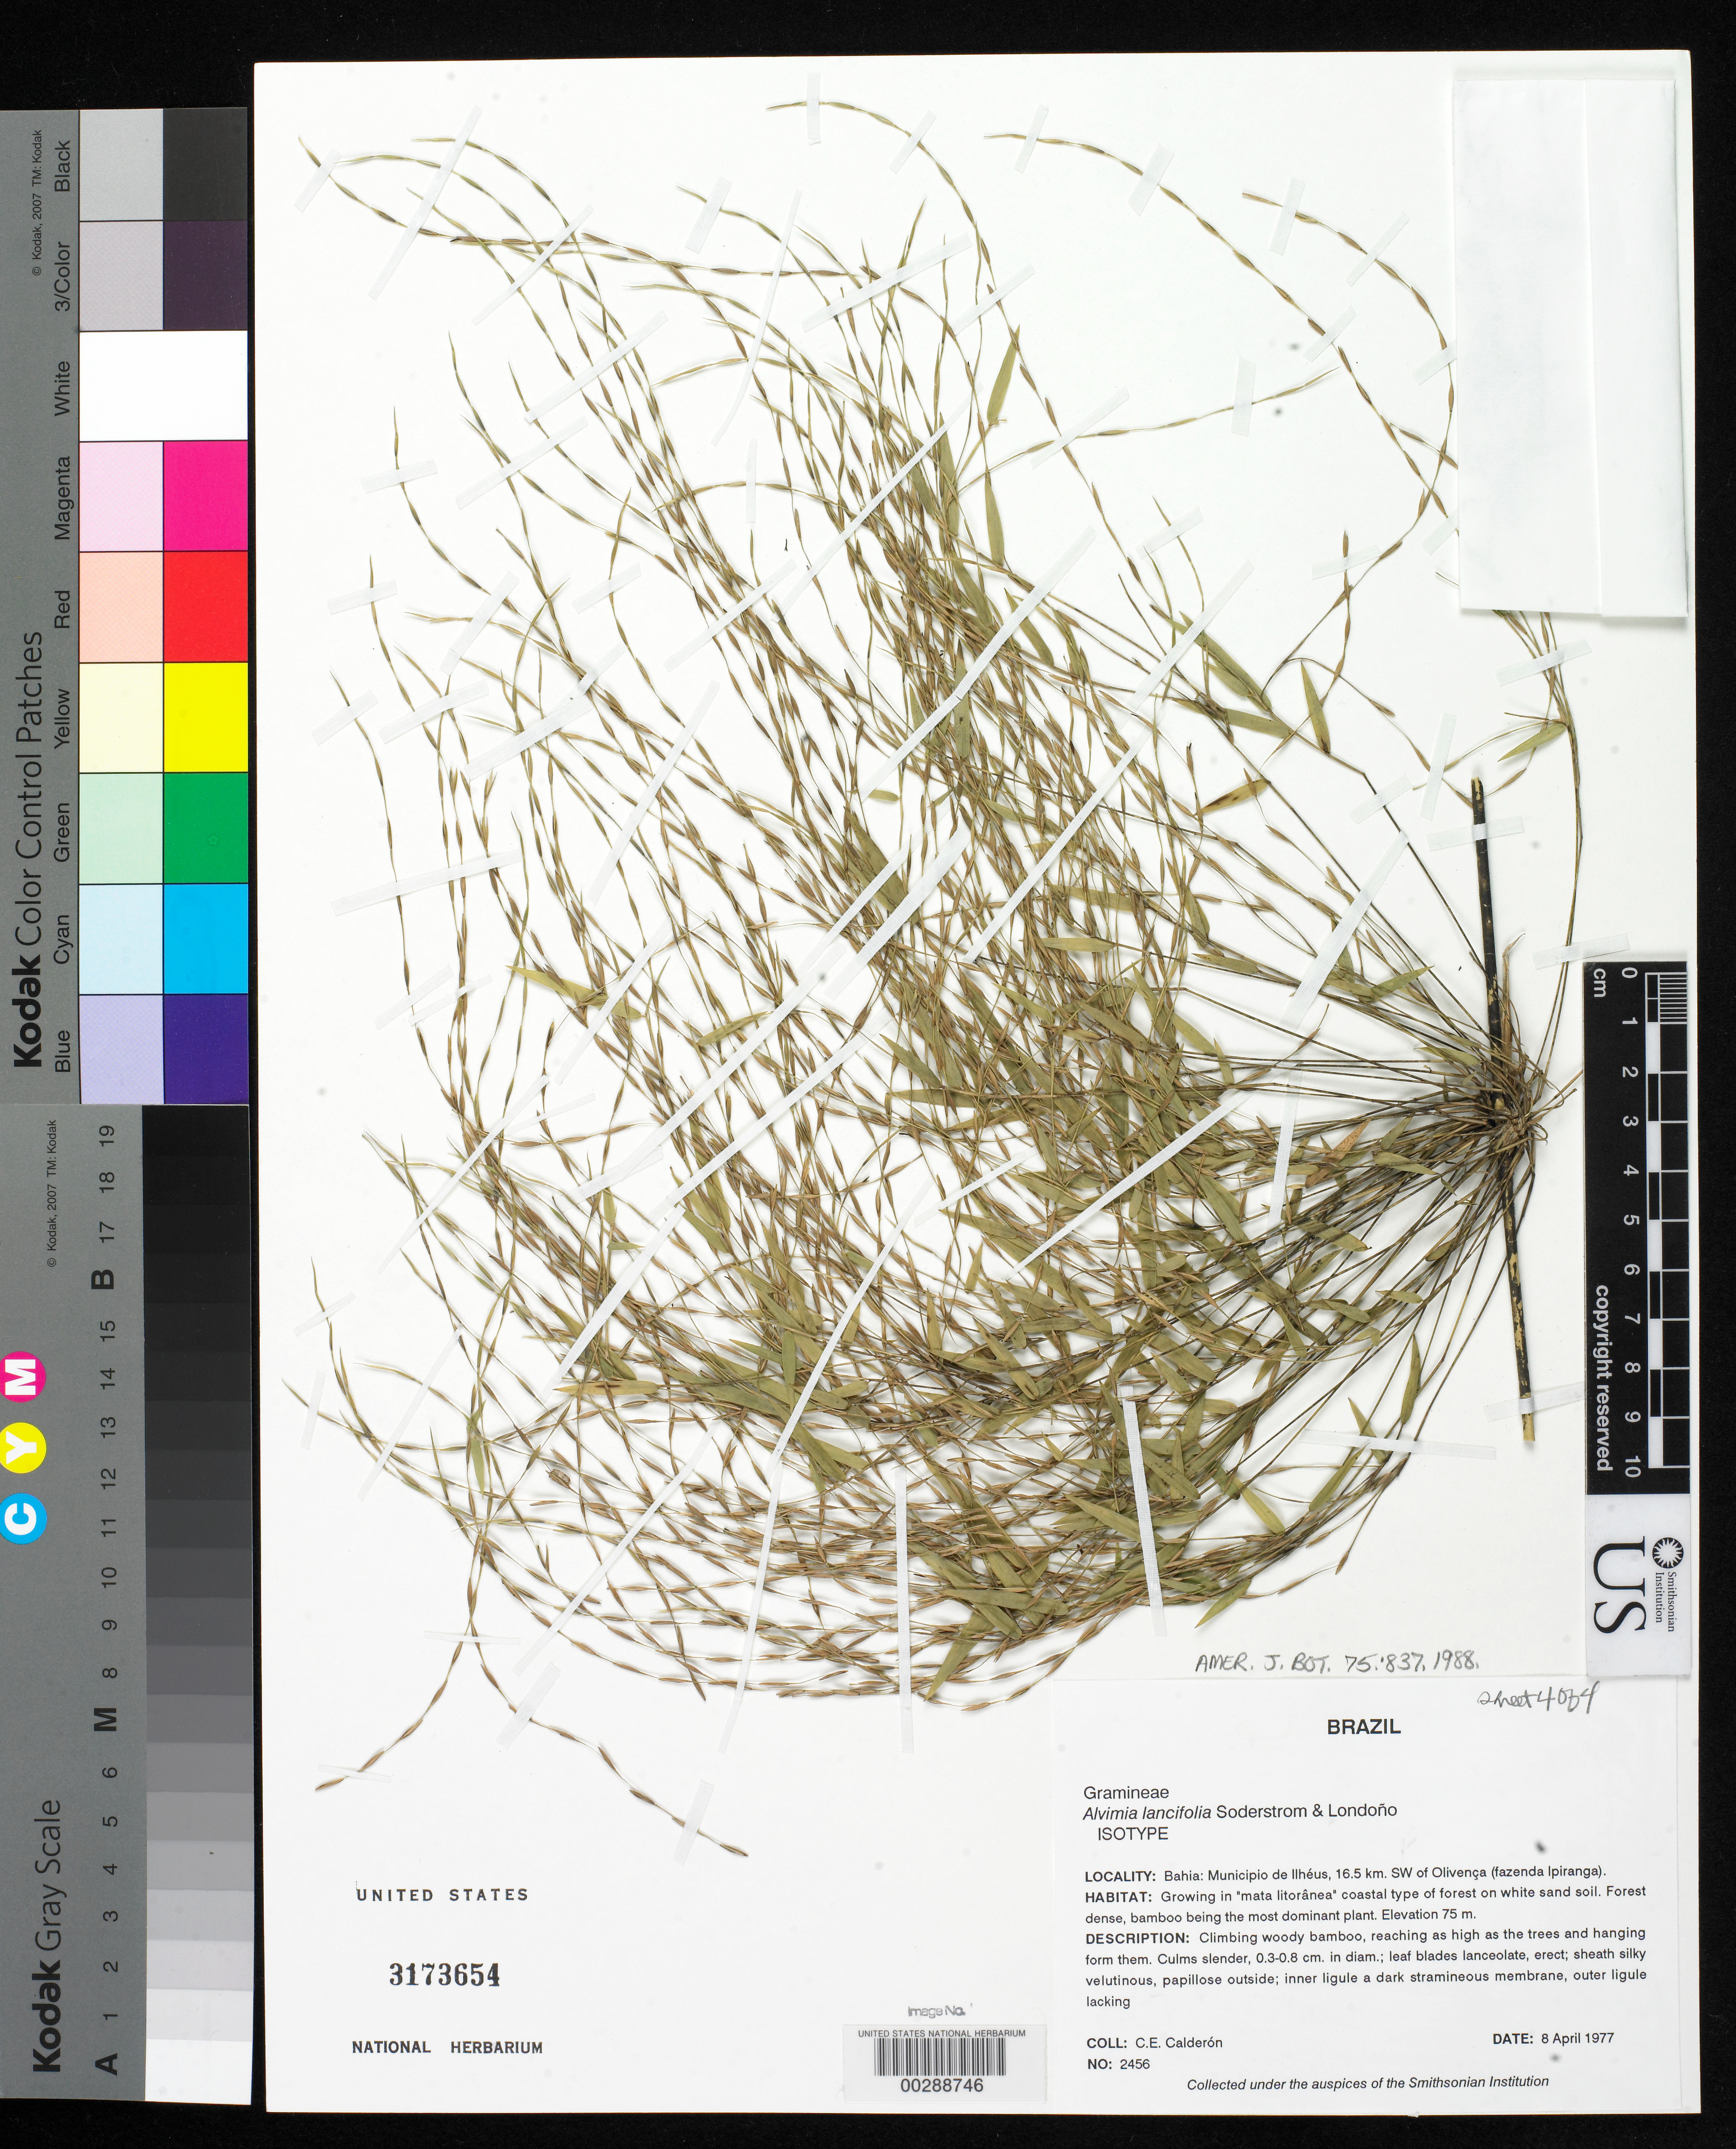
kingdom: Plantae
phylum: Tracheophyta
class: Liliopsida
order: Poales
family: Poaceae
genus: Alvimia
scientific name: Alvimia lancifolia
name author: Soderstr. & Londoño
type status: Isotype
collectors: C. E. Calderón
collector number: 2456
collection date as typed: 08 Apr 1977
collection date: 1977-04-08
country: Brazil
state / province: Bahia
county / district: Ilhéus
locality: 16.5 km SW of Olivenca, Fazenda Ipiranga.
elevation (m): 100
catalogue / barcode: US 3173654